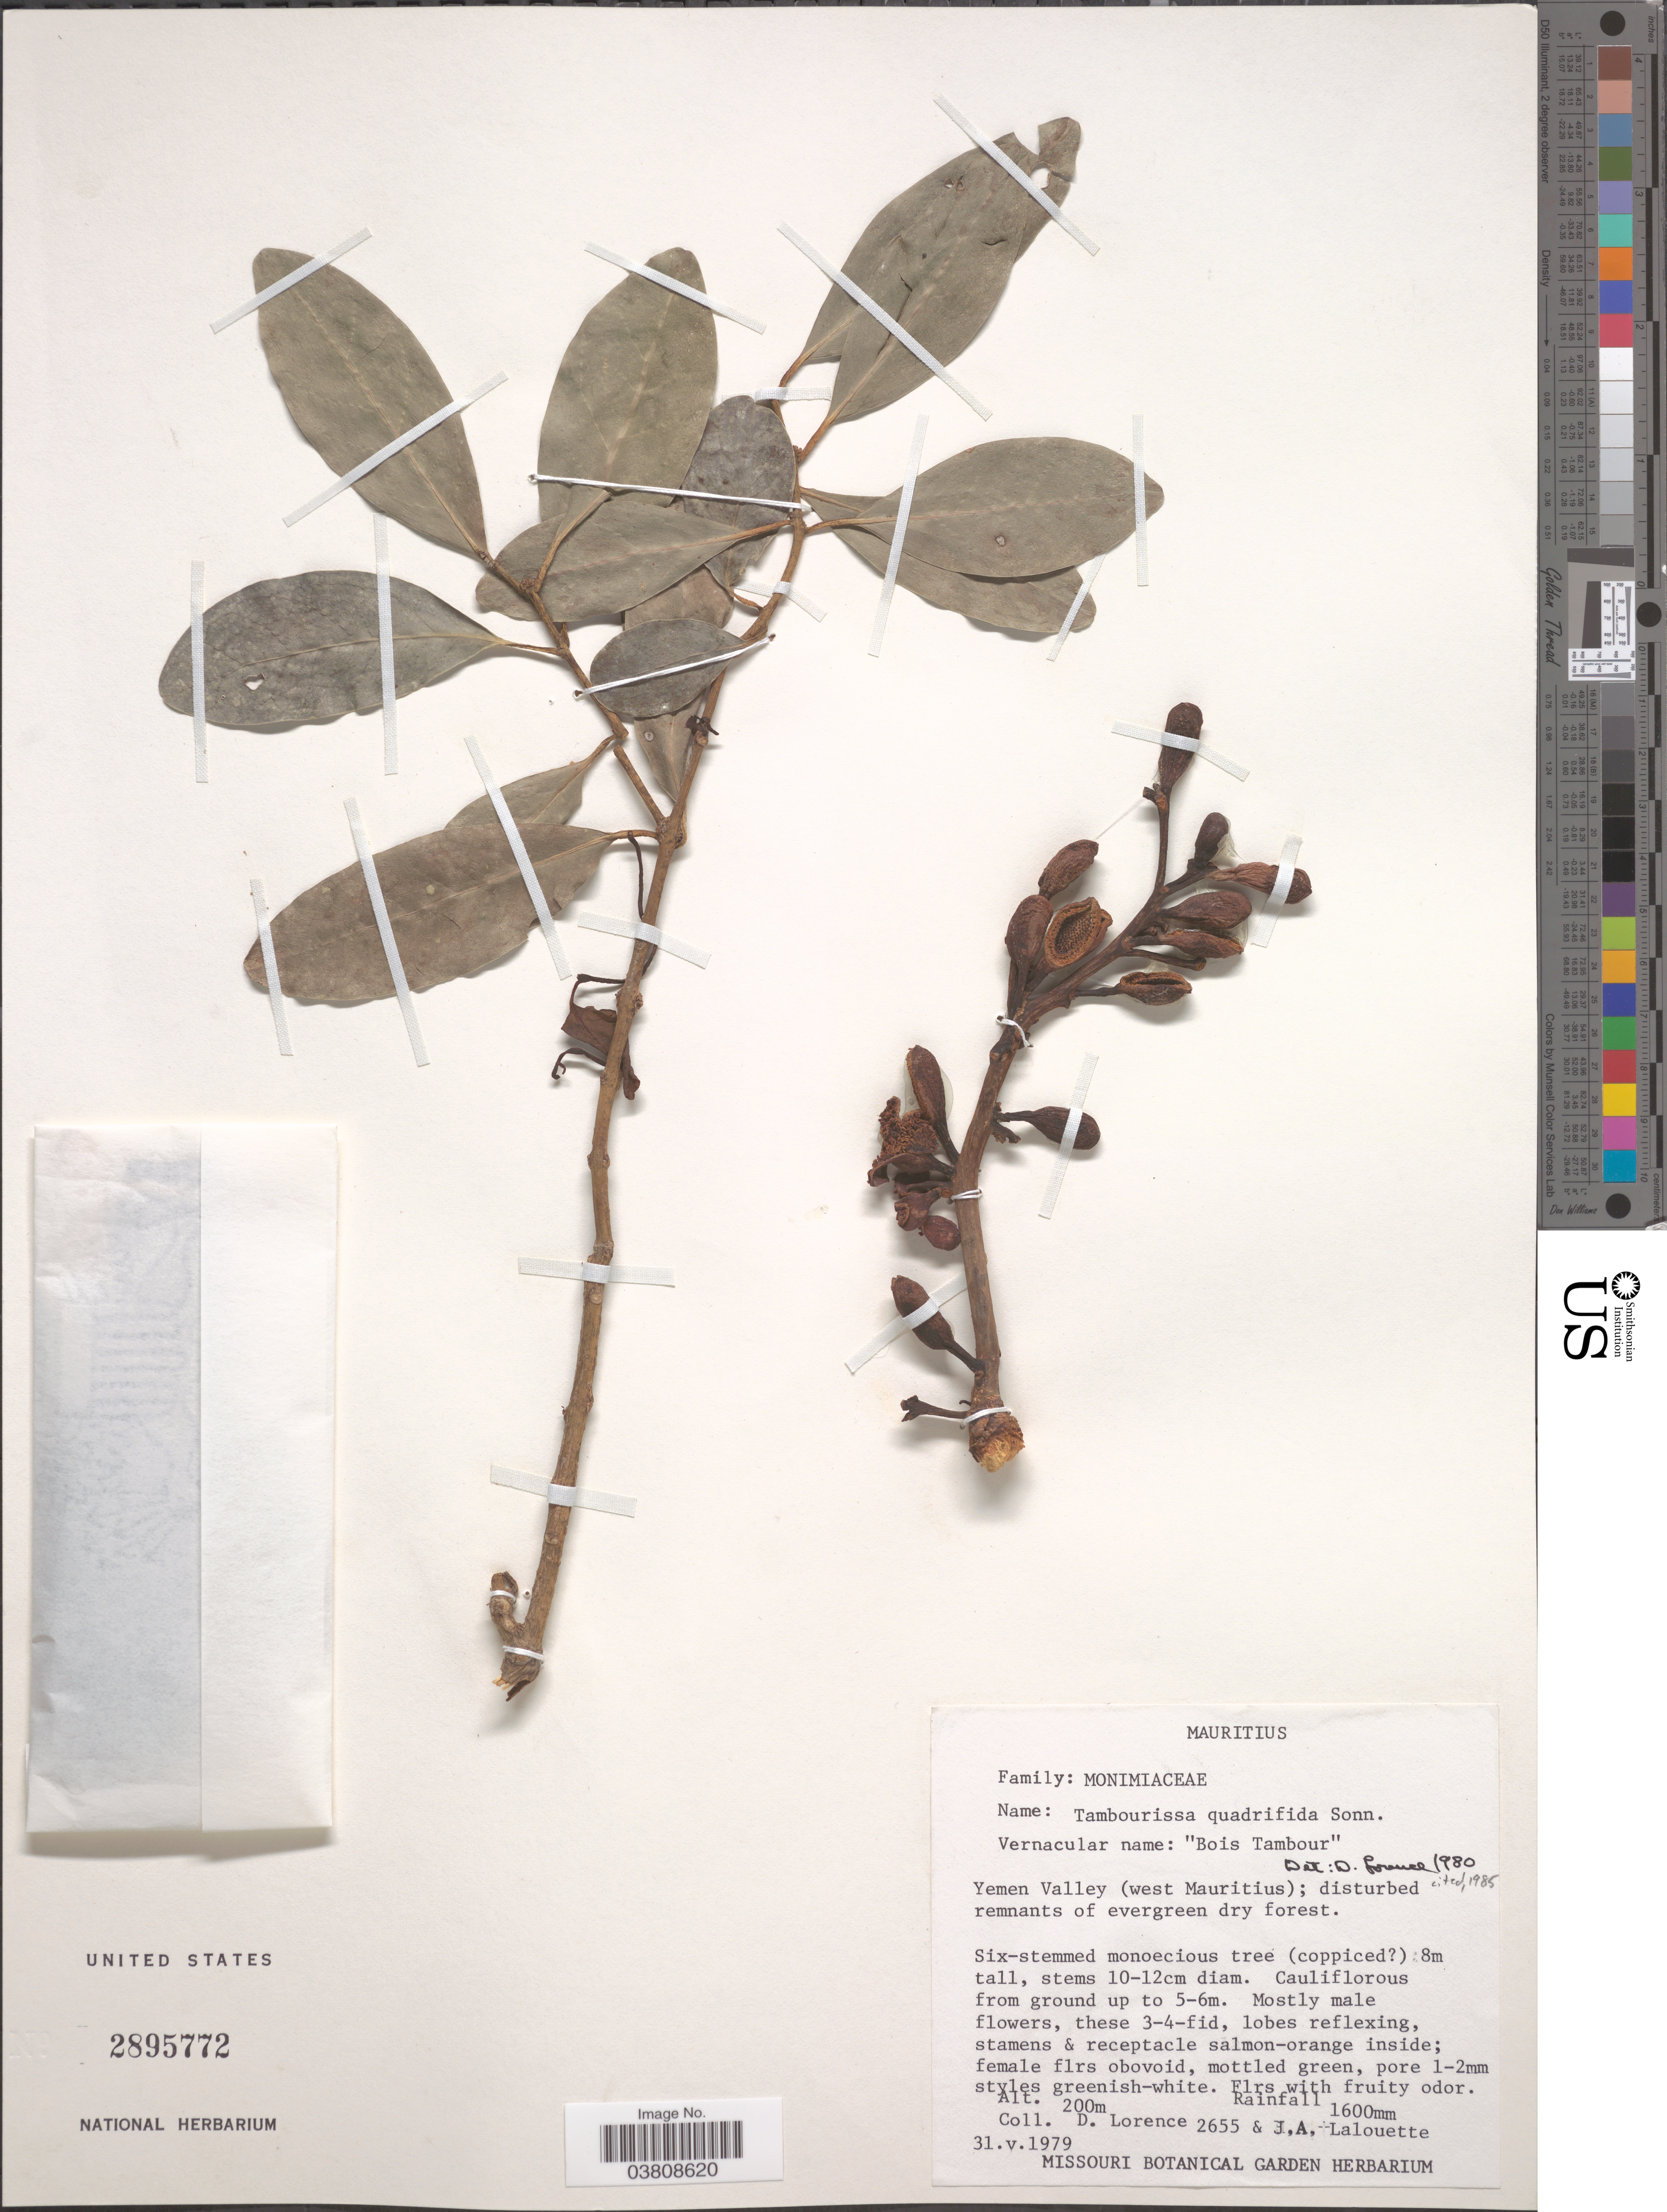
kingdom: Plantae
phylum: Tracheophyta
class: Magnoliopsida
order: Laurales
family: Monimiaceae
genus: Tambourissa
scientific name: Tambourissa quadrifida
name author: Sonn.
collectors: D. Lorence & J. Lalouette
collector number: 2655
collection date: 1979-05-13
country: Mauritius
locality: Yemen Valley (west Mauritiuis).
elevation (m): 200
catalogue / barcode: US 2895772